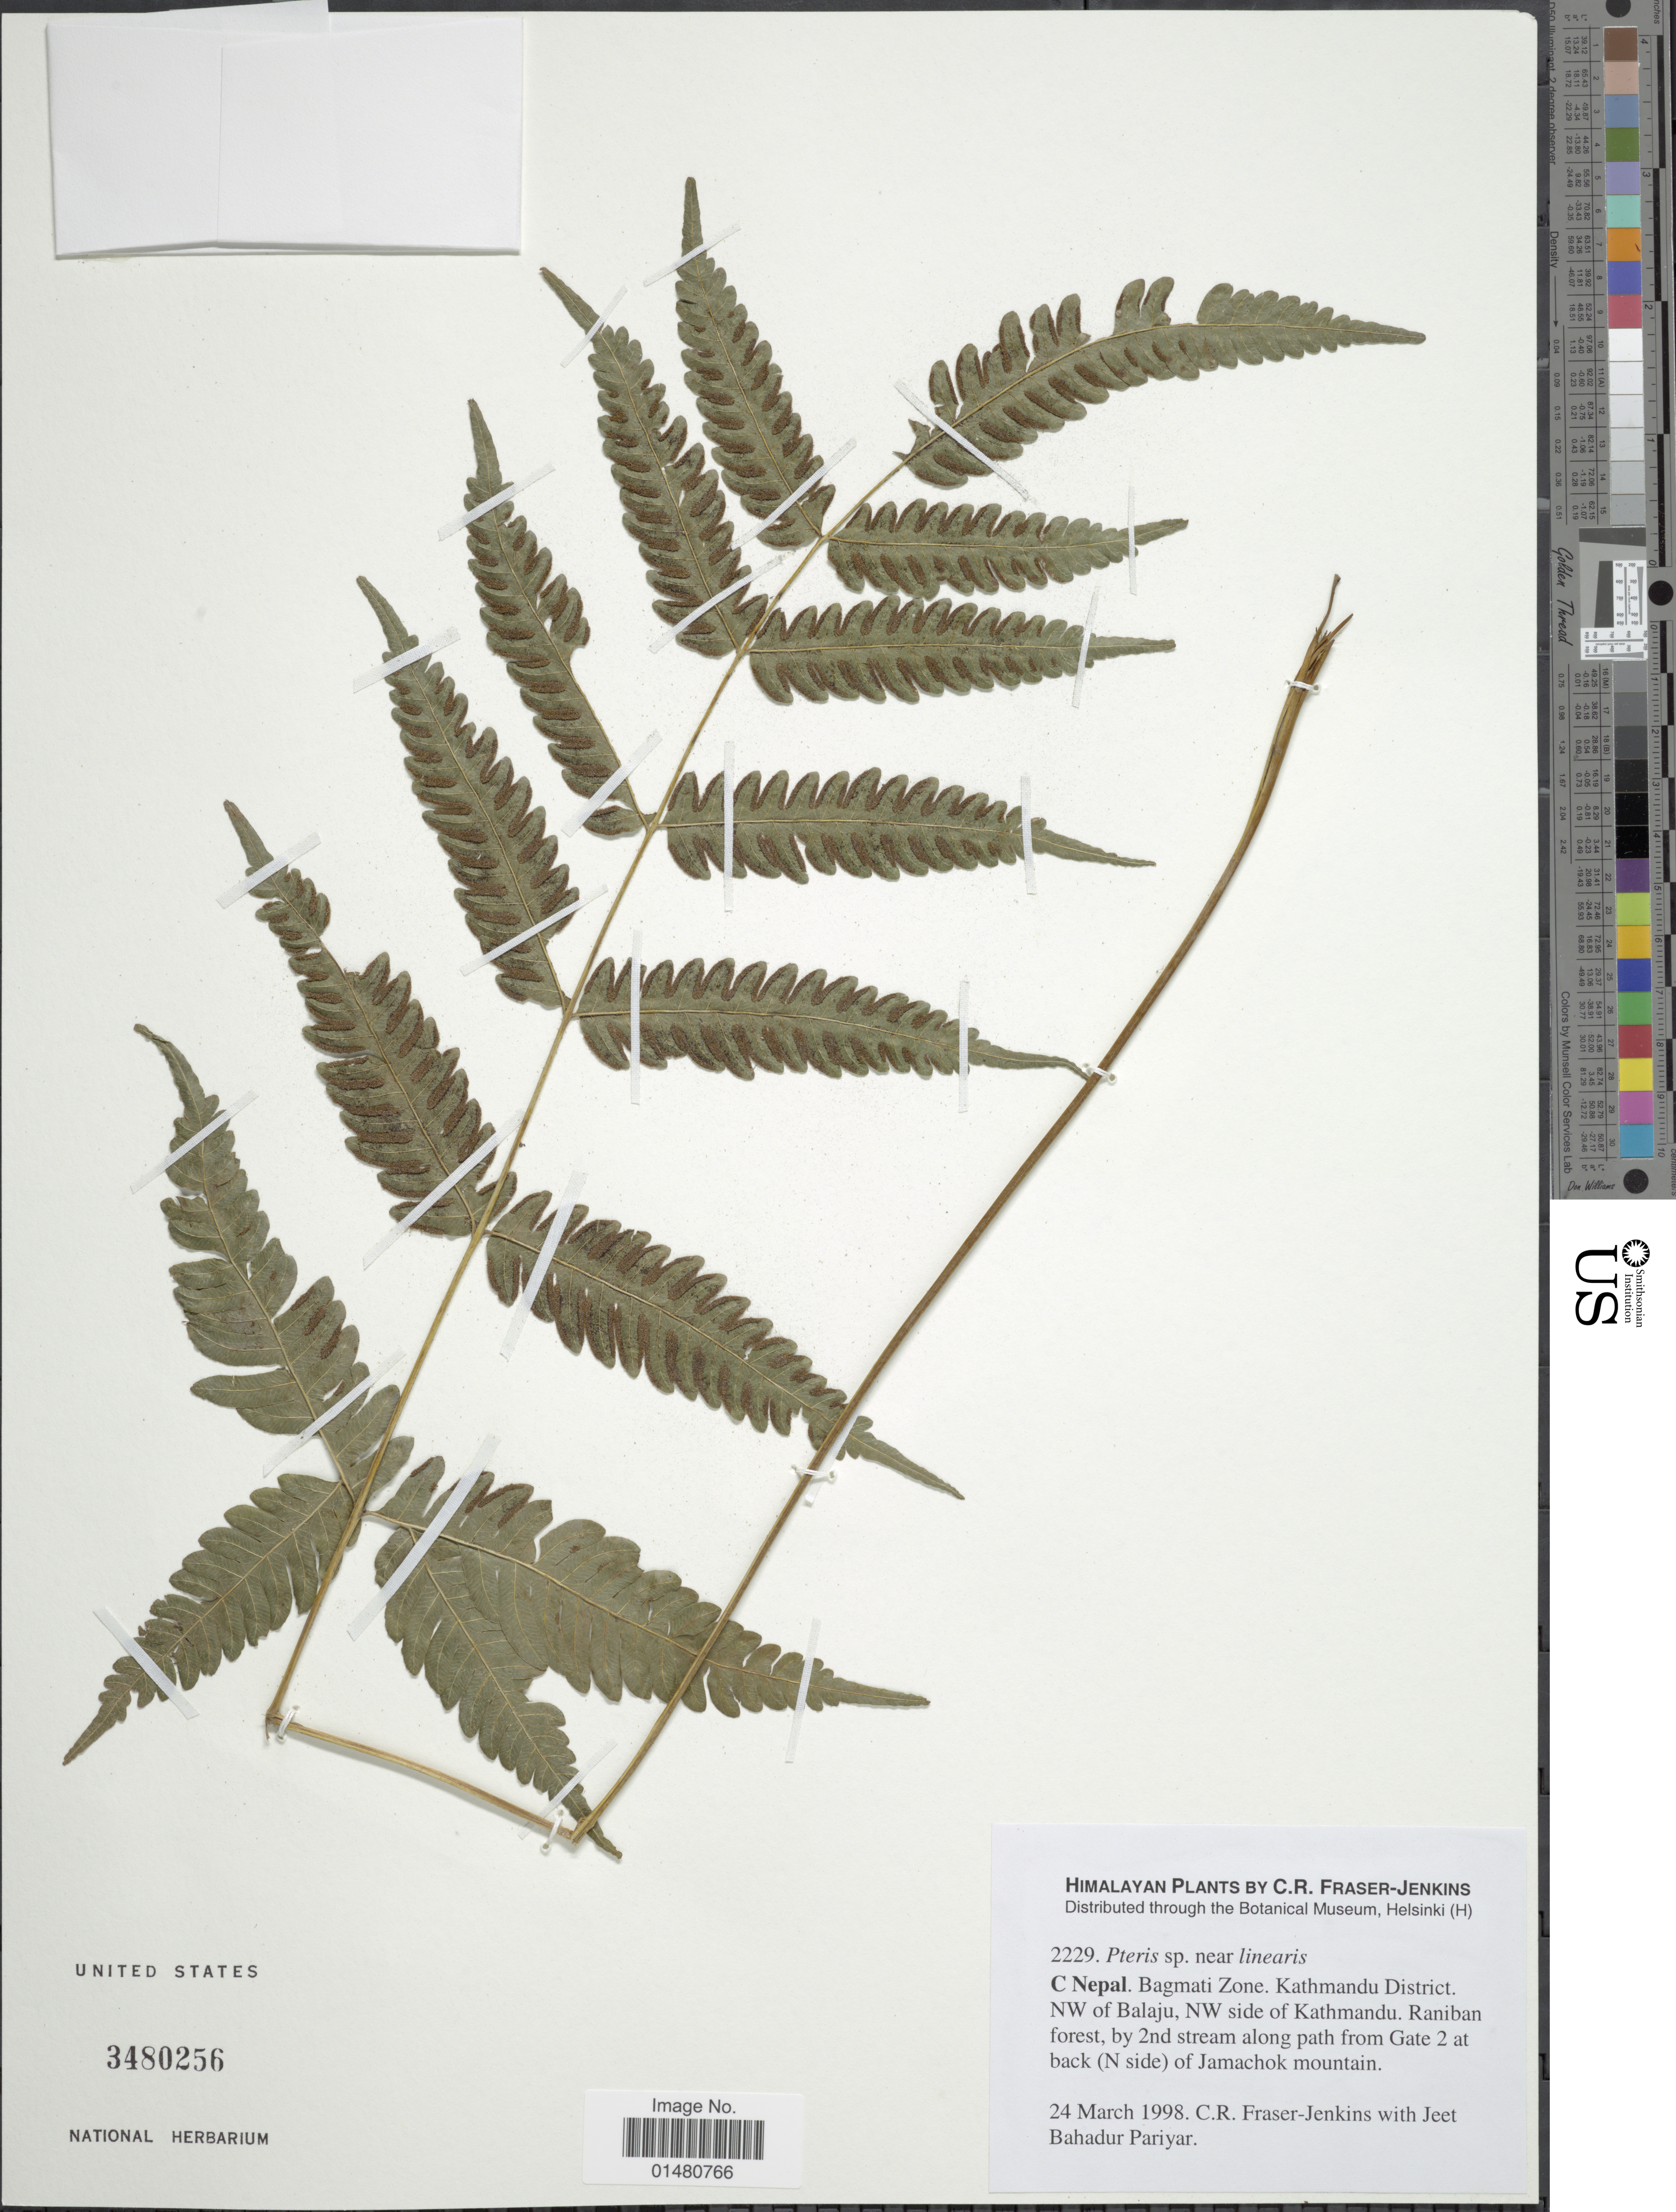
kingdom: Plantae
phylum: Tracheophyta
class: Polypodiopsida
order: Polypodiales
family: Pteridaceae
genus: Pteris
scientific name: Pteris linearis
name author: Poir.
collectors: C. R. Fraser-Jenkins & J. Pariyar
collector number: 2229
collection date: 1998-03-24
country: Nepal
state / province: Bagmati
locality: Himalayan, C Nepal. Bagmati Zone. Kathmandu District. NW of Balaju, NW side of Kathmandu District. NW of Balaju. Raniban forest, by 2nd stream along path from Gate 2 at back (N side) of Jamachok mountain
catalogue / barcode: US 3480256